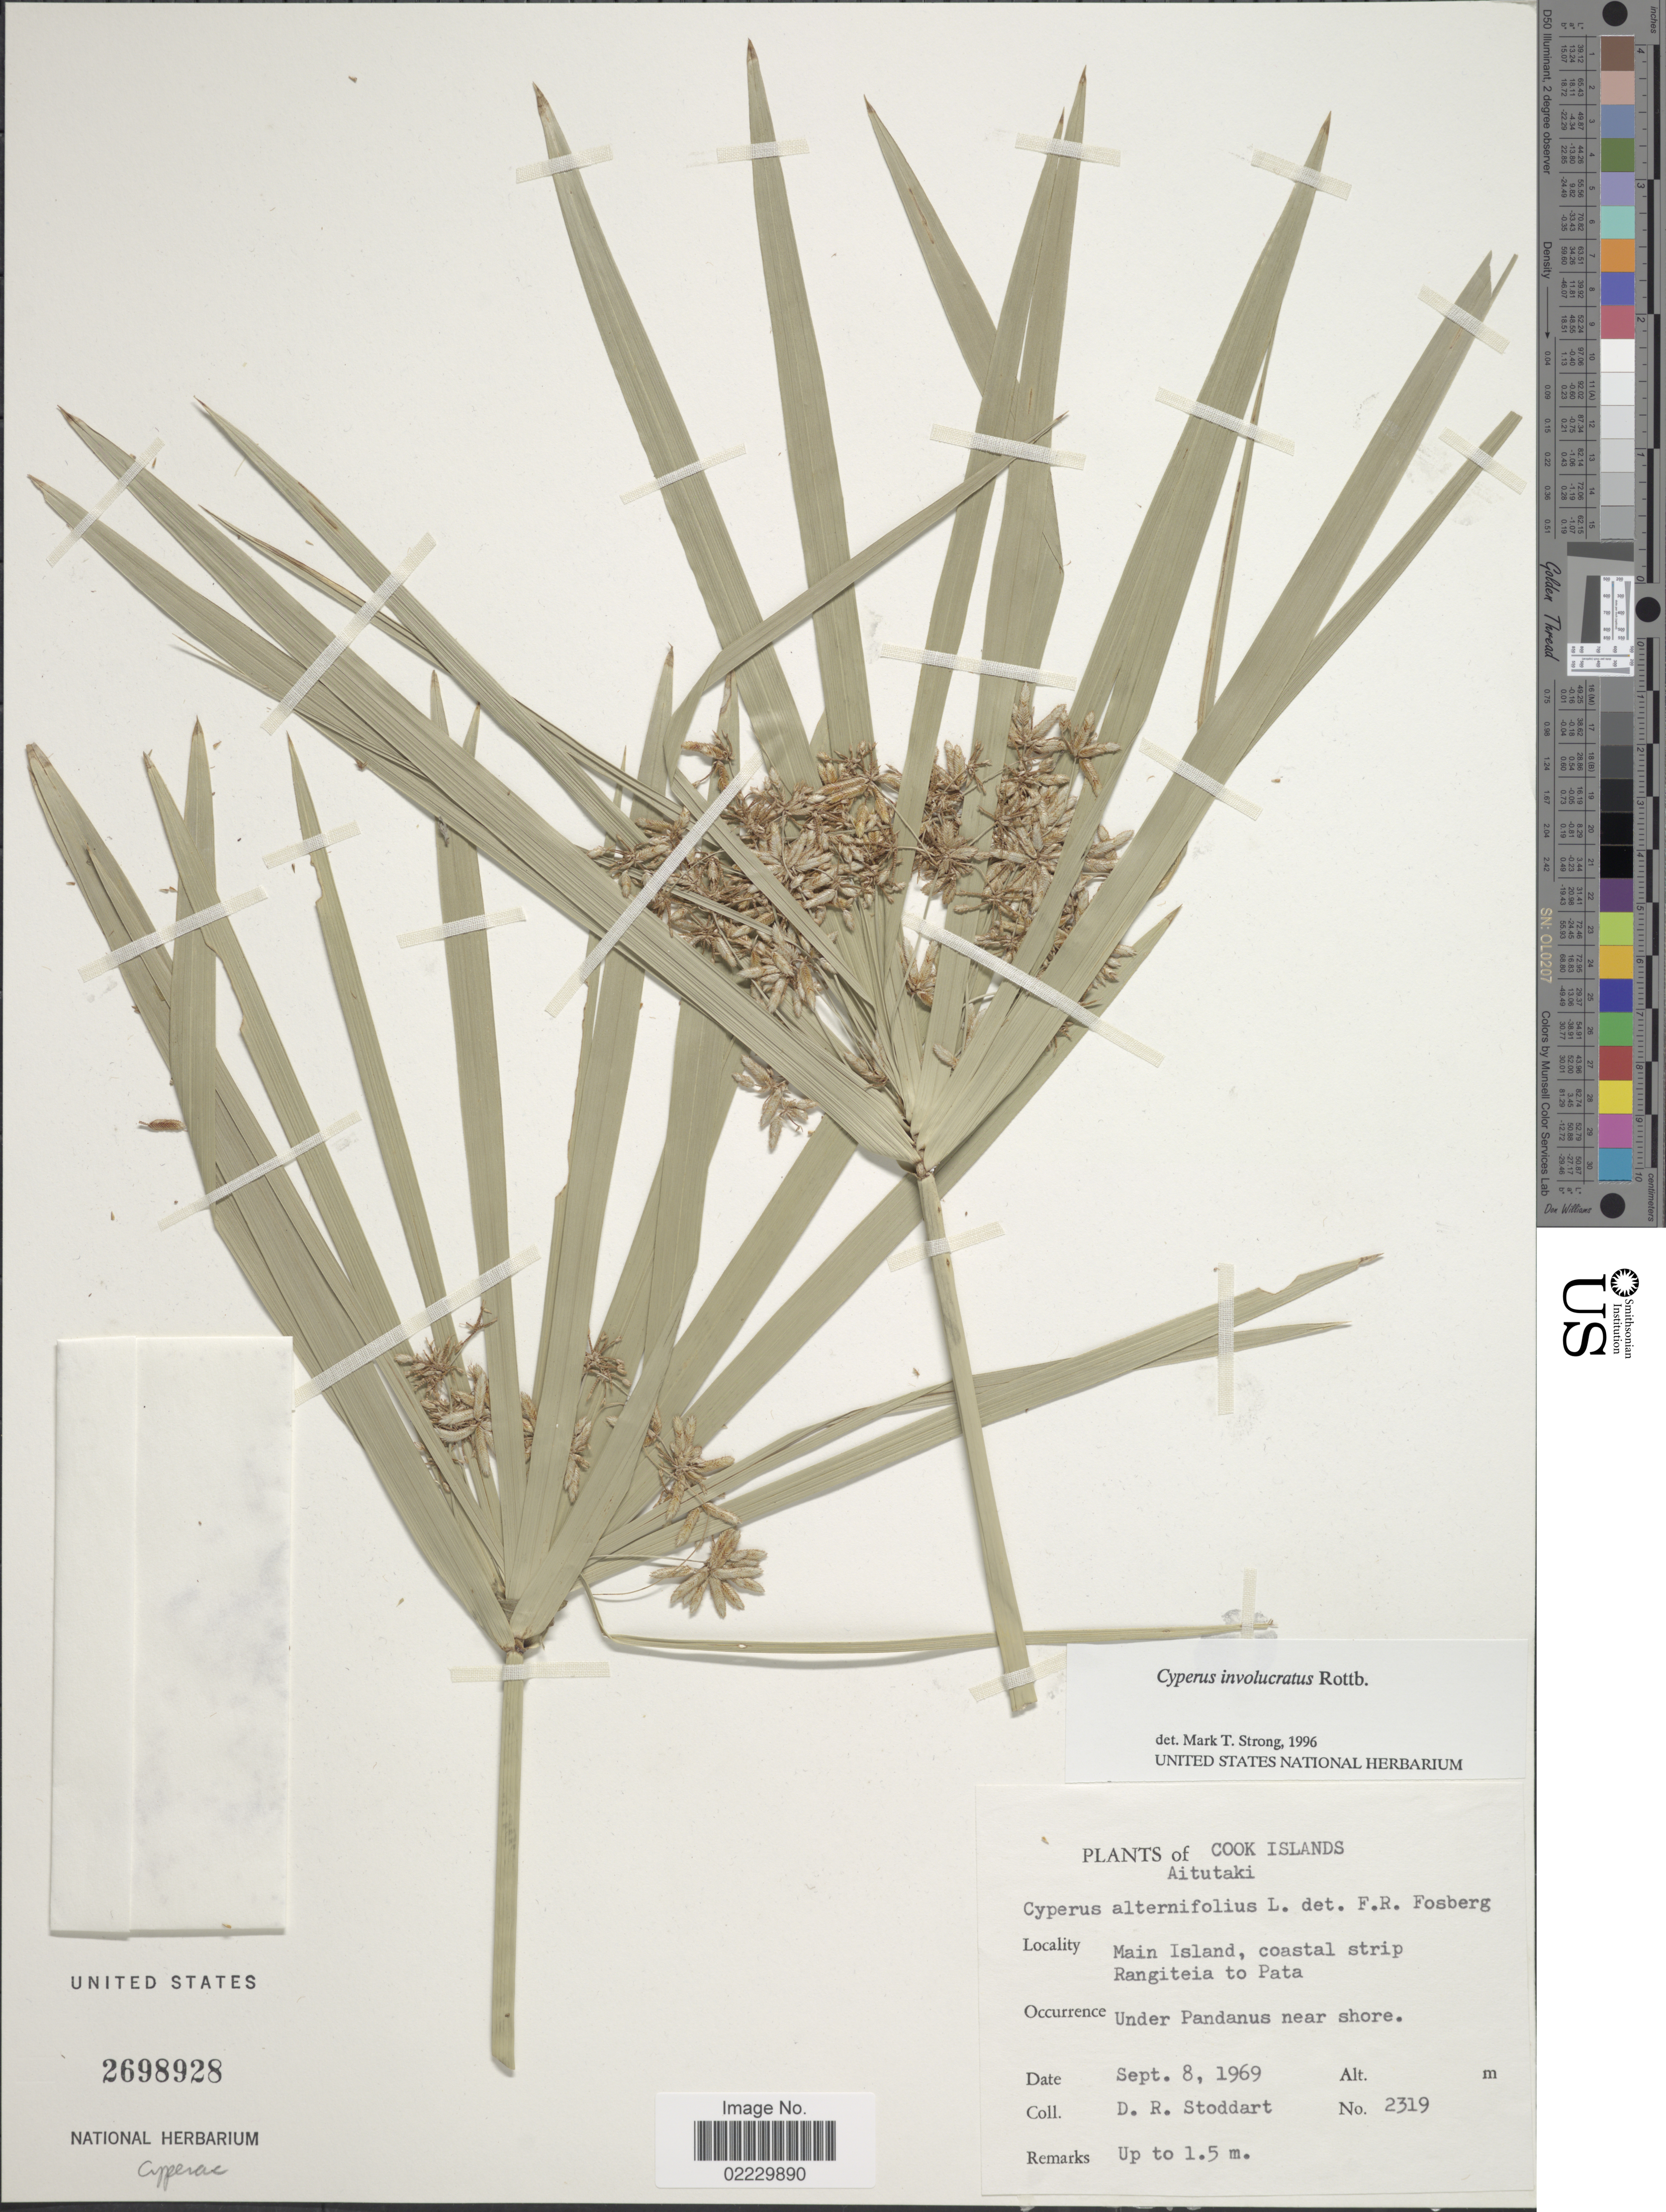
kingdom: Plantae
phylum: Tracheophyta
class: Liliopsida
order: Poales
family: Cyperaceae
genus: Cyperus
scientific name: Cyperus involucratus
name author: Rottb.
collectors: D. R. Stoddart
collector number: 2319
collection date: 1969-09-08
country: Cook Islands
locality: Aitutaki. Main Island, coastal strip Rangiteia to Pata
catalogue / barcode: US 2698928